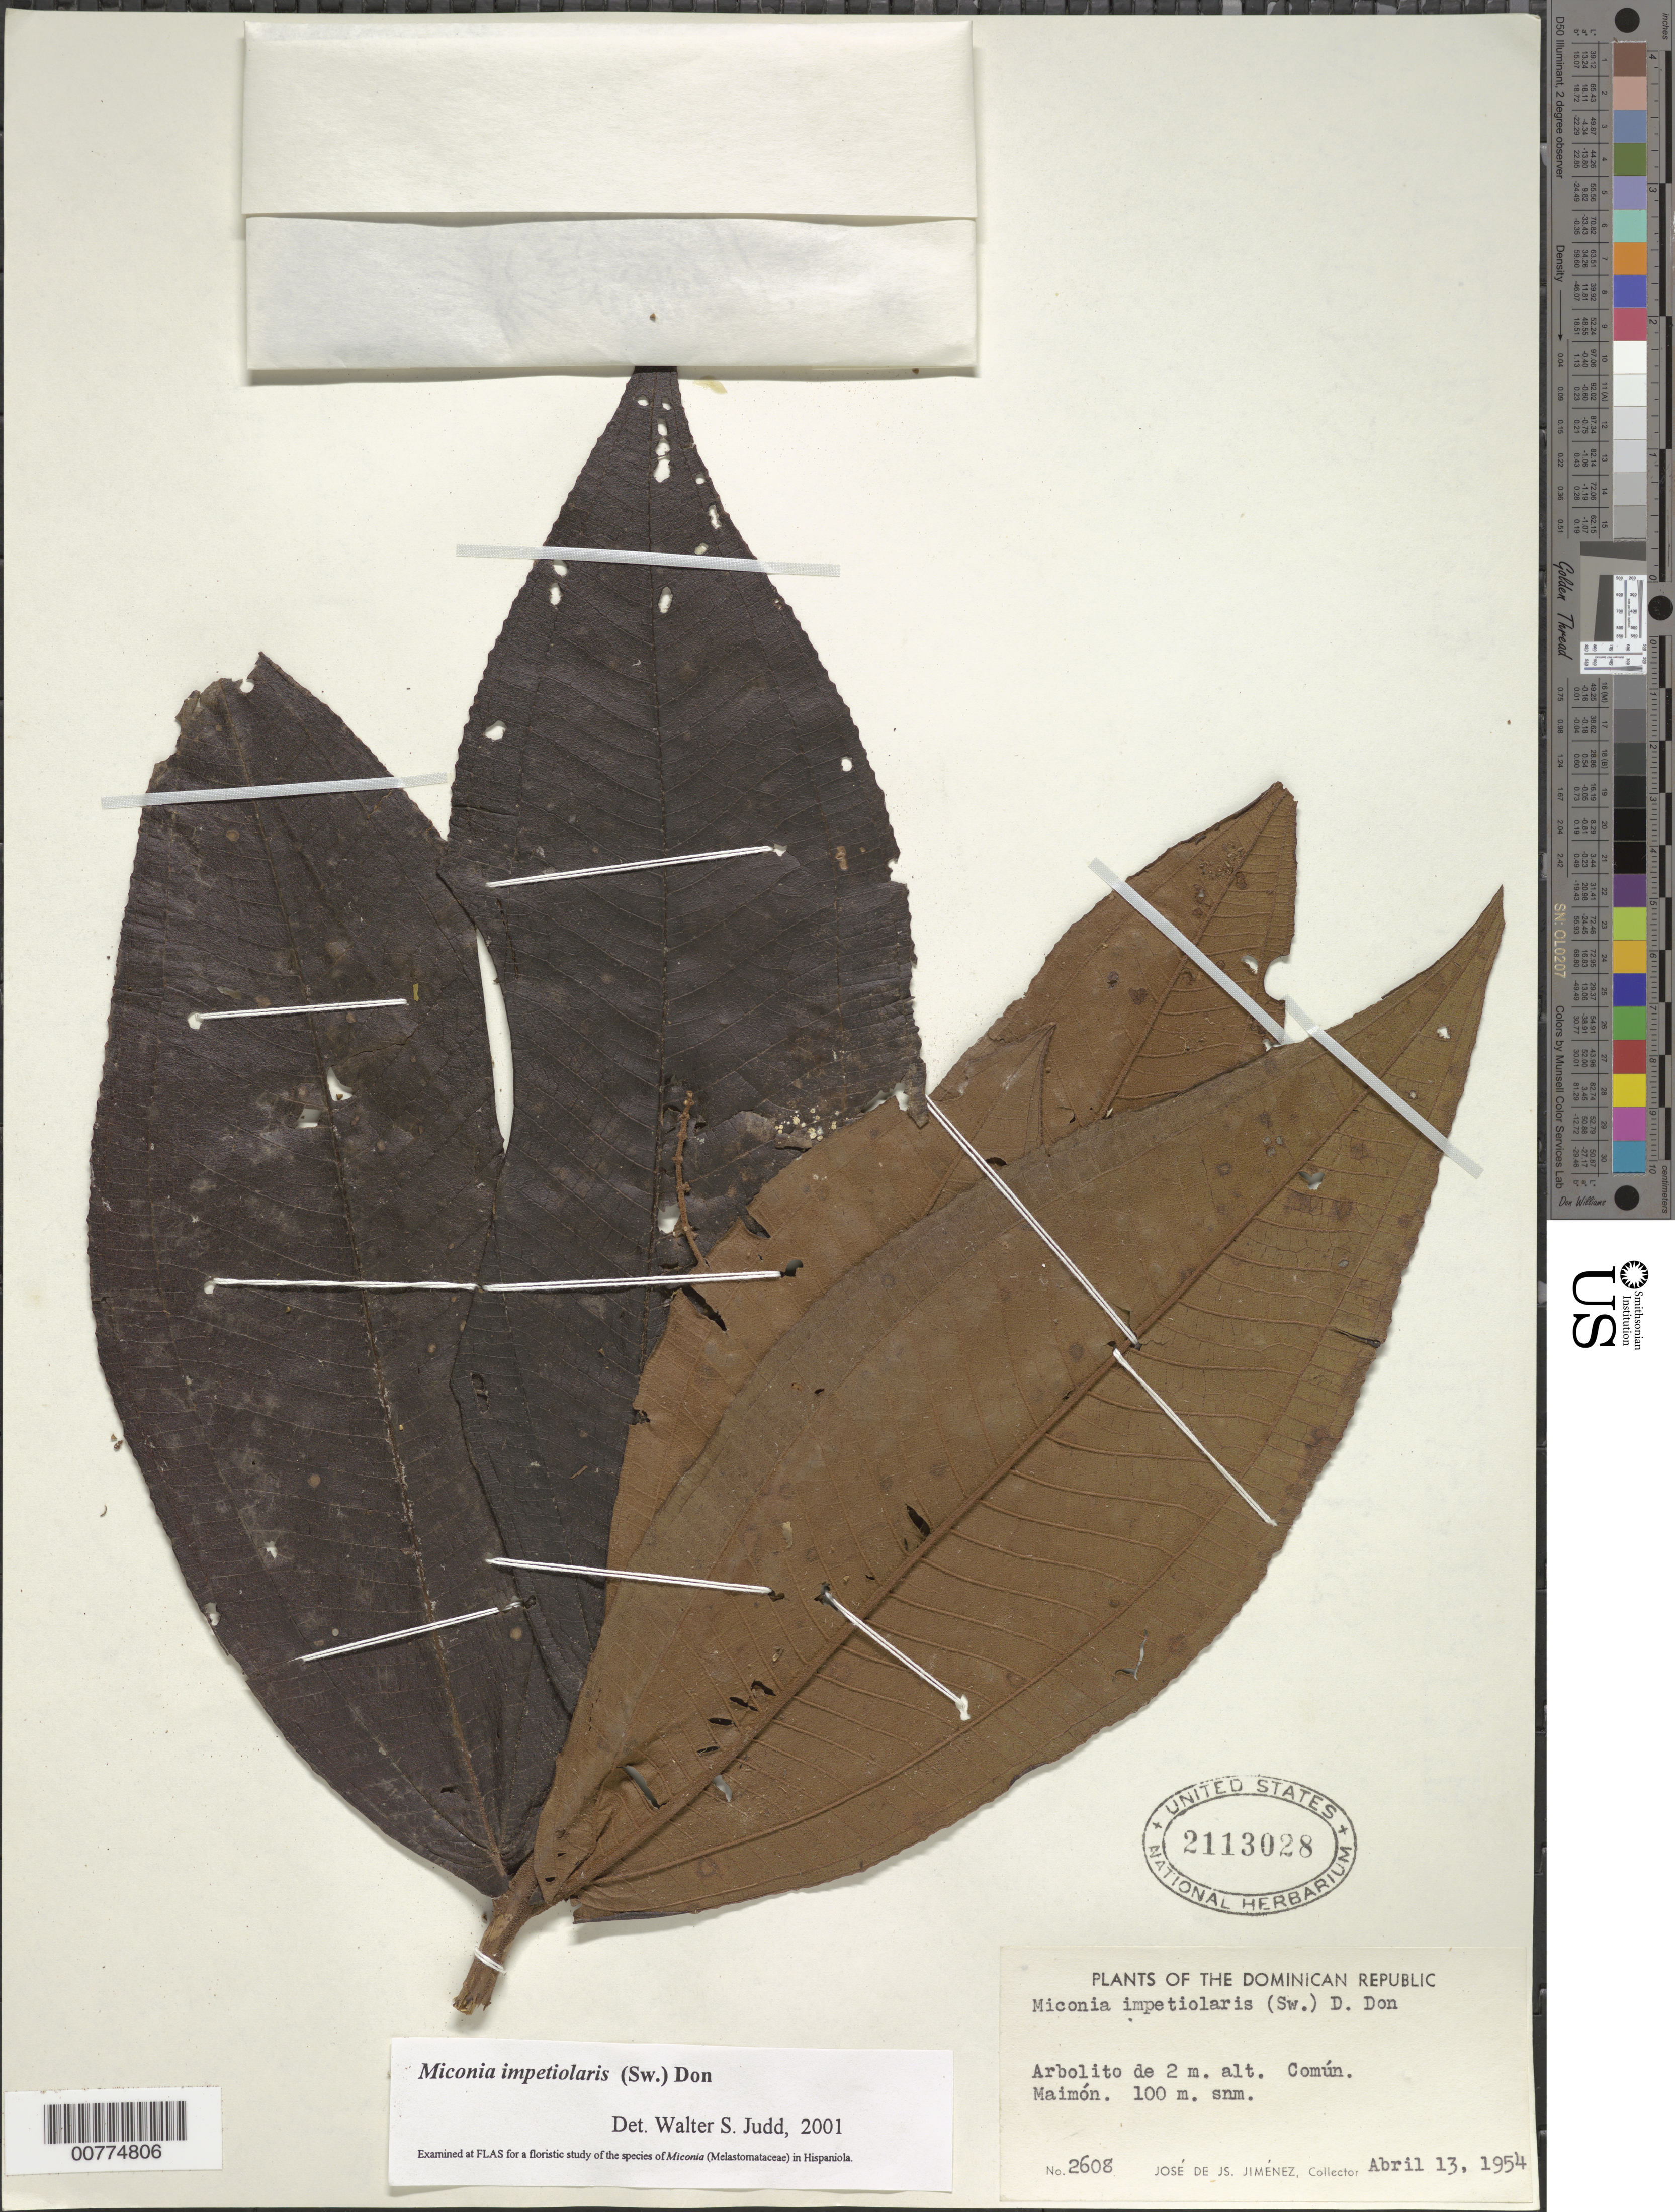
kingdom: Plantae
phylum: Tracheophyta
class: Magnoliopsida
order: Myrtales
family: Melastomataceae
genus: Miconia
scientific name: Miconia impetiolaris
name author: (Sw.) D. Don ex DC.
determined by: Judd, Walter S.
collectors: J. J. Jiménez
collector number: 2608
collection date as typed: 13 Apr 1954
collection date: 1954-04-13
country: Dominican Republic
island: Hispaniola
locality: Maimón.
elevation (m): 100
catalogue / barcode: US 2113028